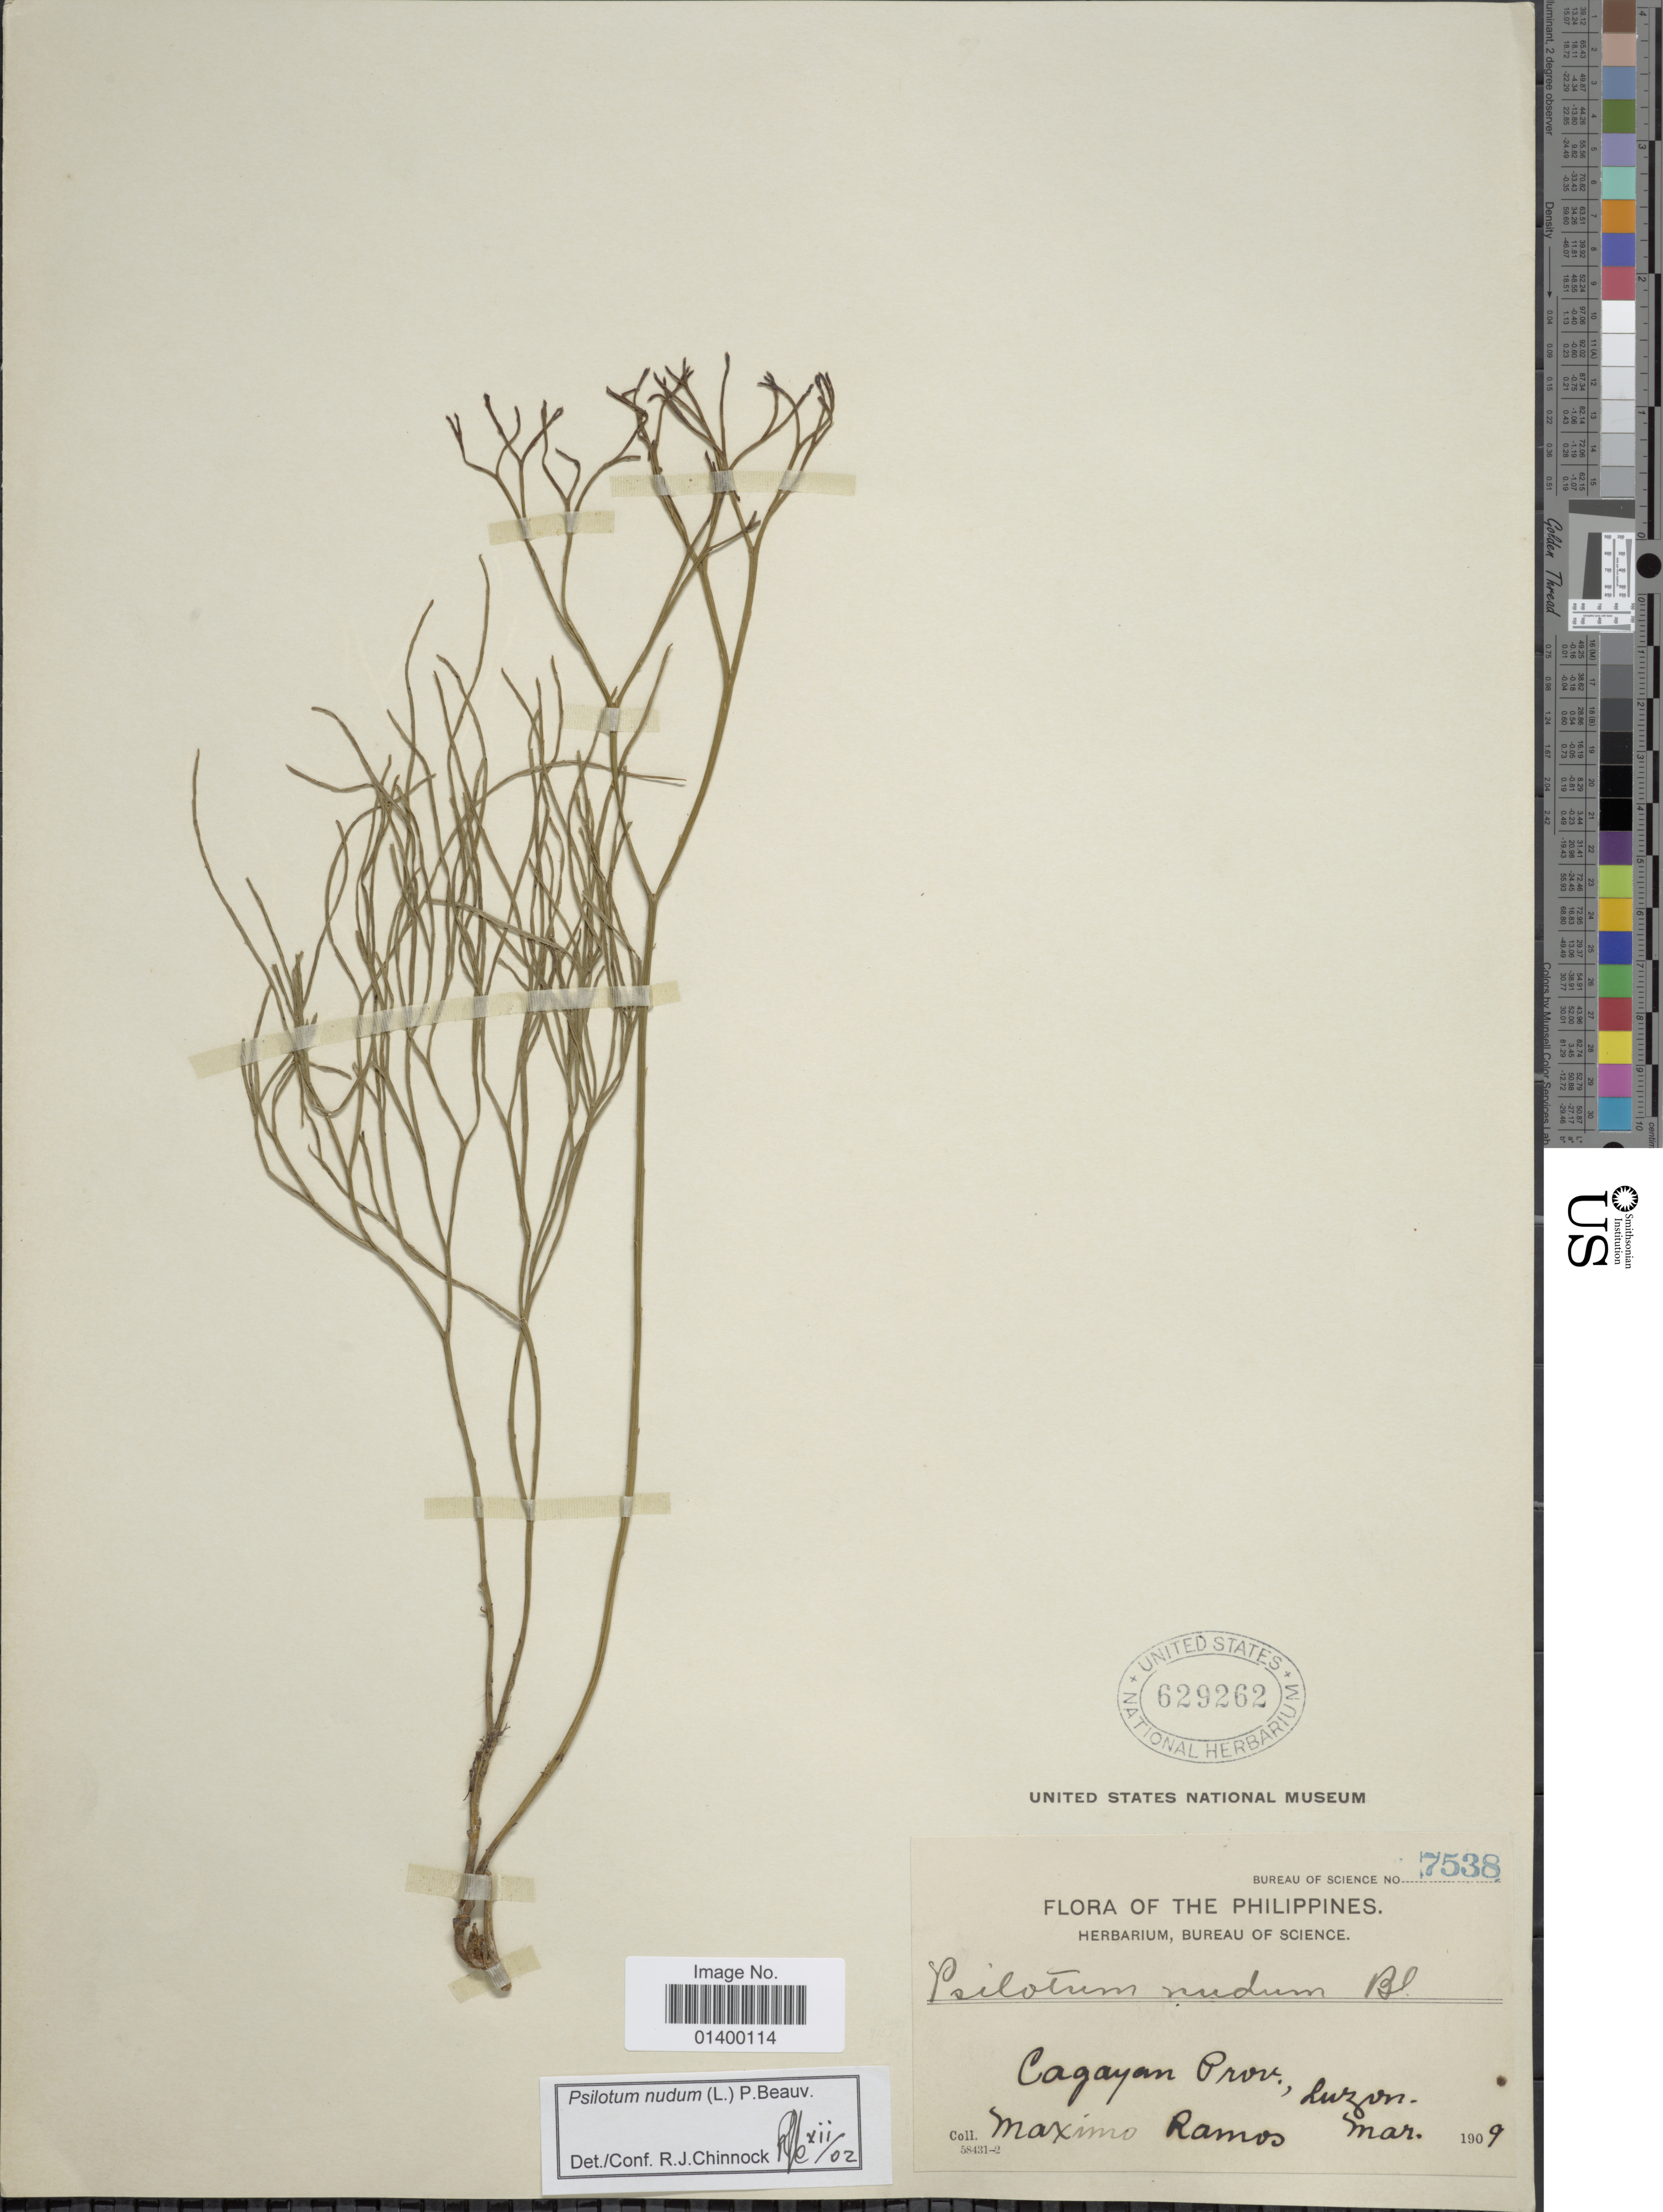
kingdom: Plantae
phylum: Tracheophyta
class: Polypodiopsida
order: Psilotales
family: Psilotaceae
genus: Psilotum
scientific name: Psilotum nudum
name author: (L.) P. Beauv.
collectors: M. Ramos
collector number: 7538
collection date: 1909-03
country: Philippines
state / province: Cagayan Valley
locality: Cagayan Prov., Luzon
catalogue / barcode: US 629262